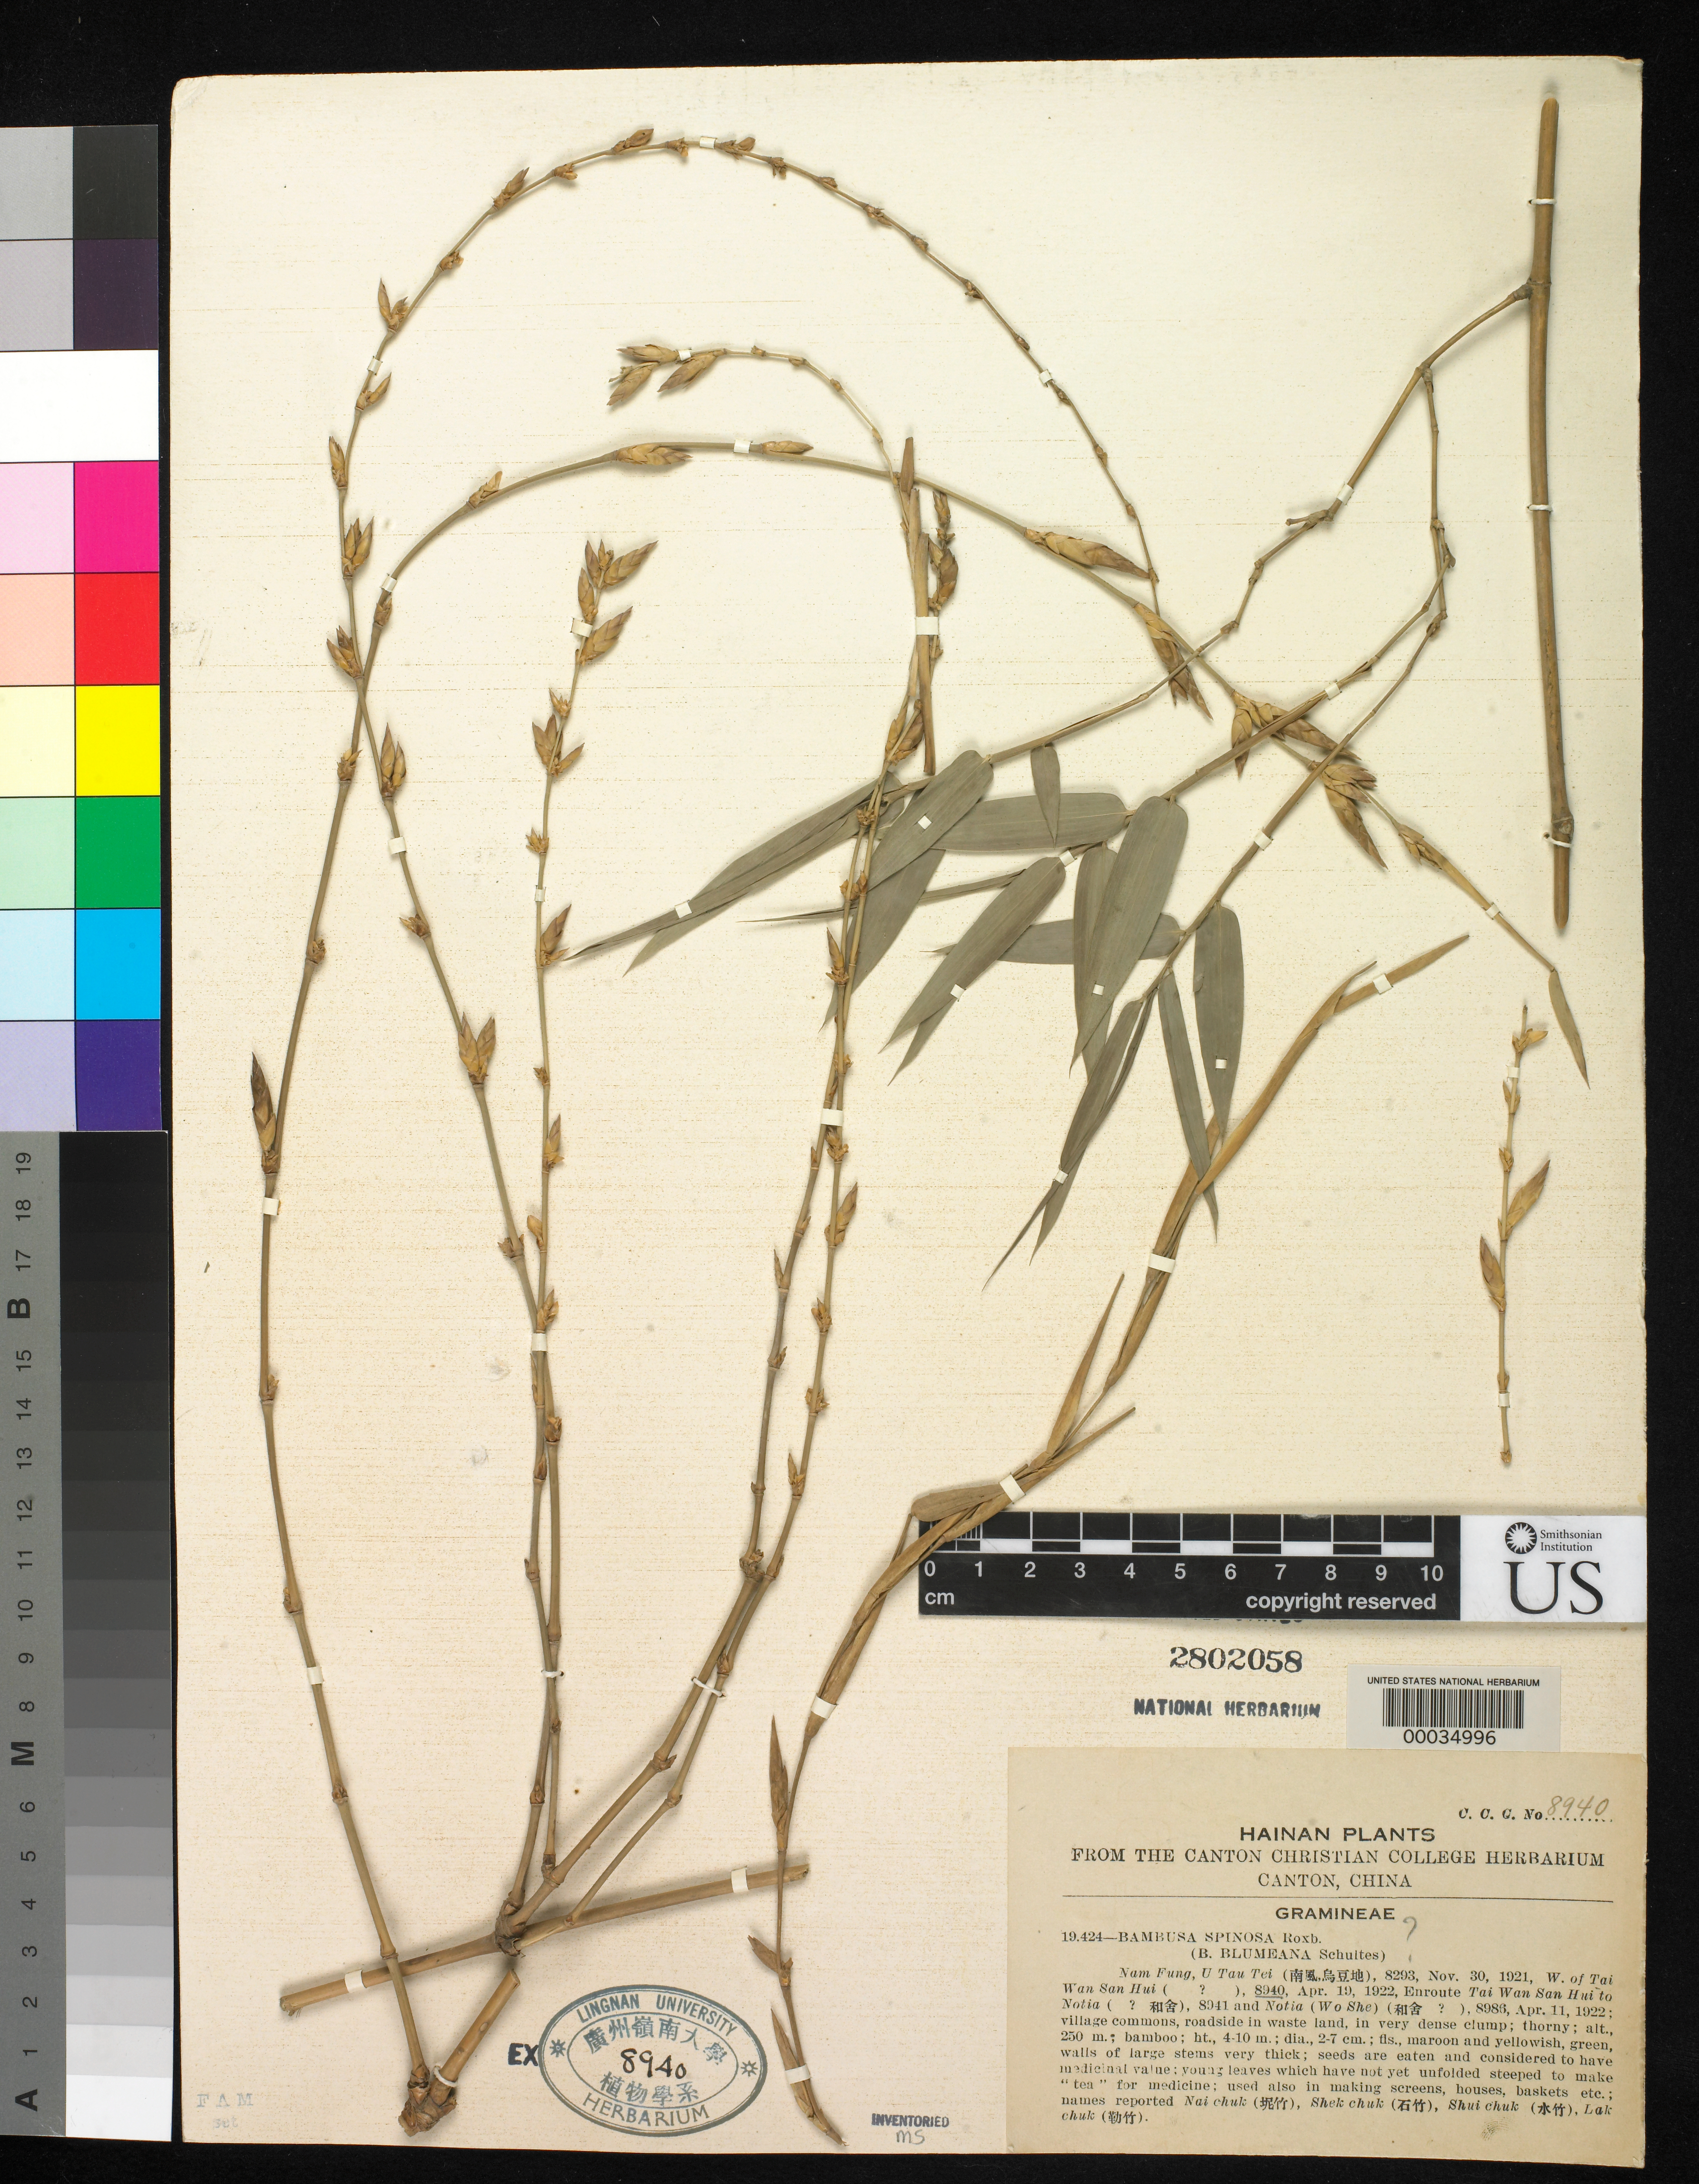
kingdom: Plantae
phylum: Tracheophyta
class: Liliopsida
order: Poales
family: Poaceae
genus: Bambusa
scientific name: Bambusa spinosa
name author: Roxb.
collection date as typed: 19 Apr 1922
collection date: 1922-04-19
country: China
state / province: Hainan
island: Hainan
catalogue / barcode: US 2802058